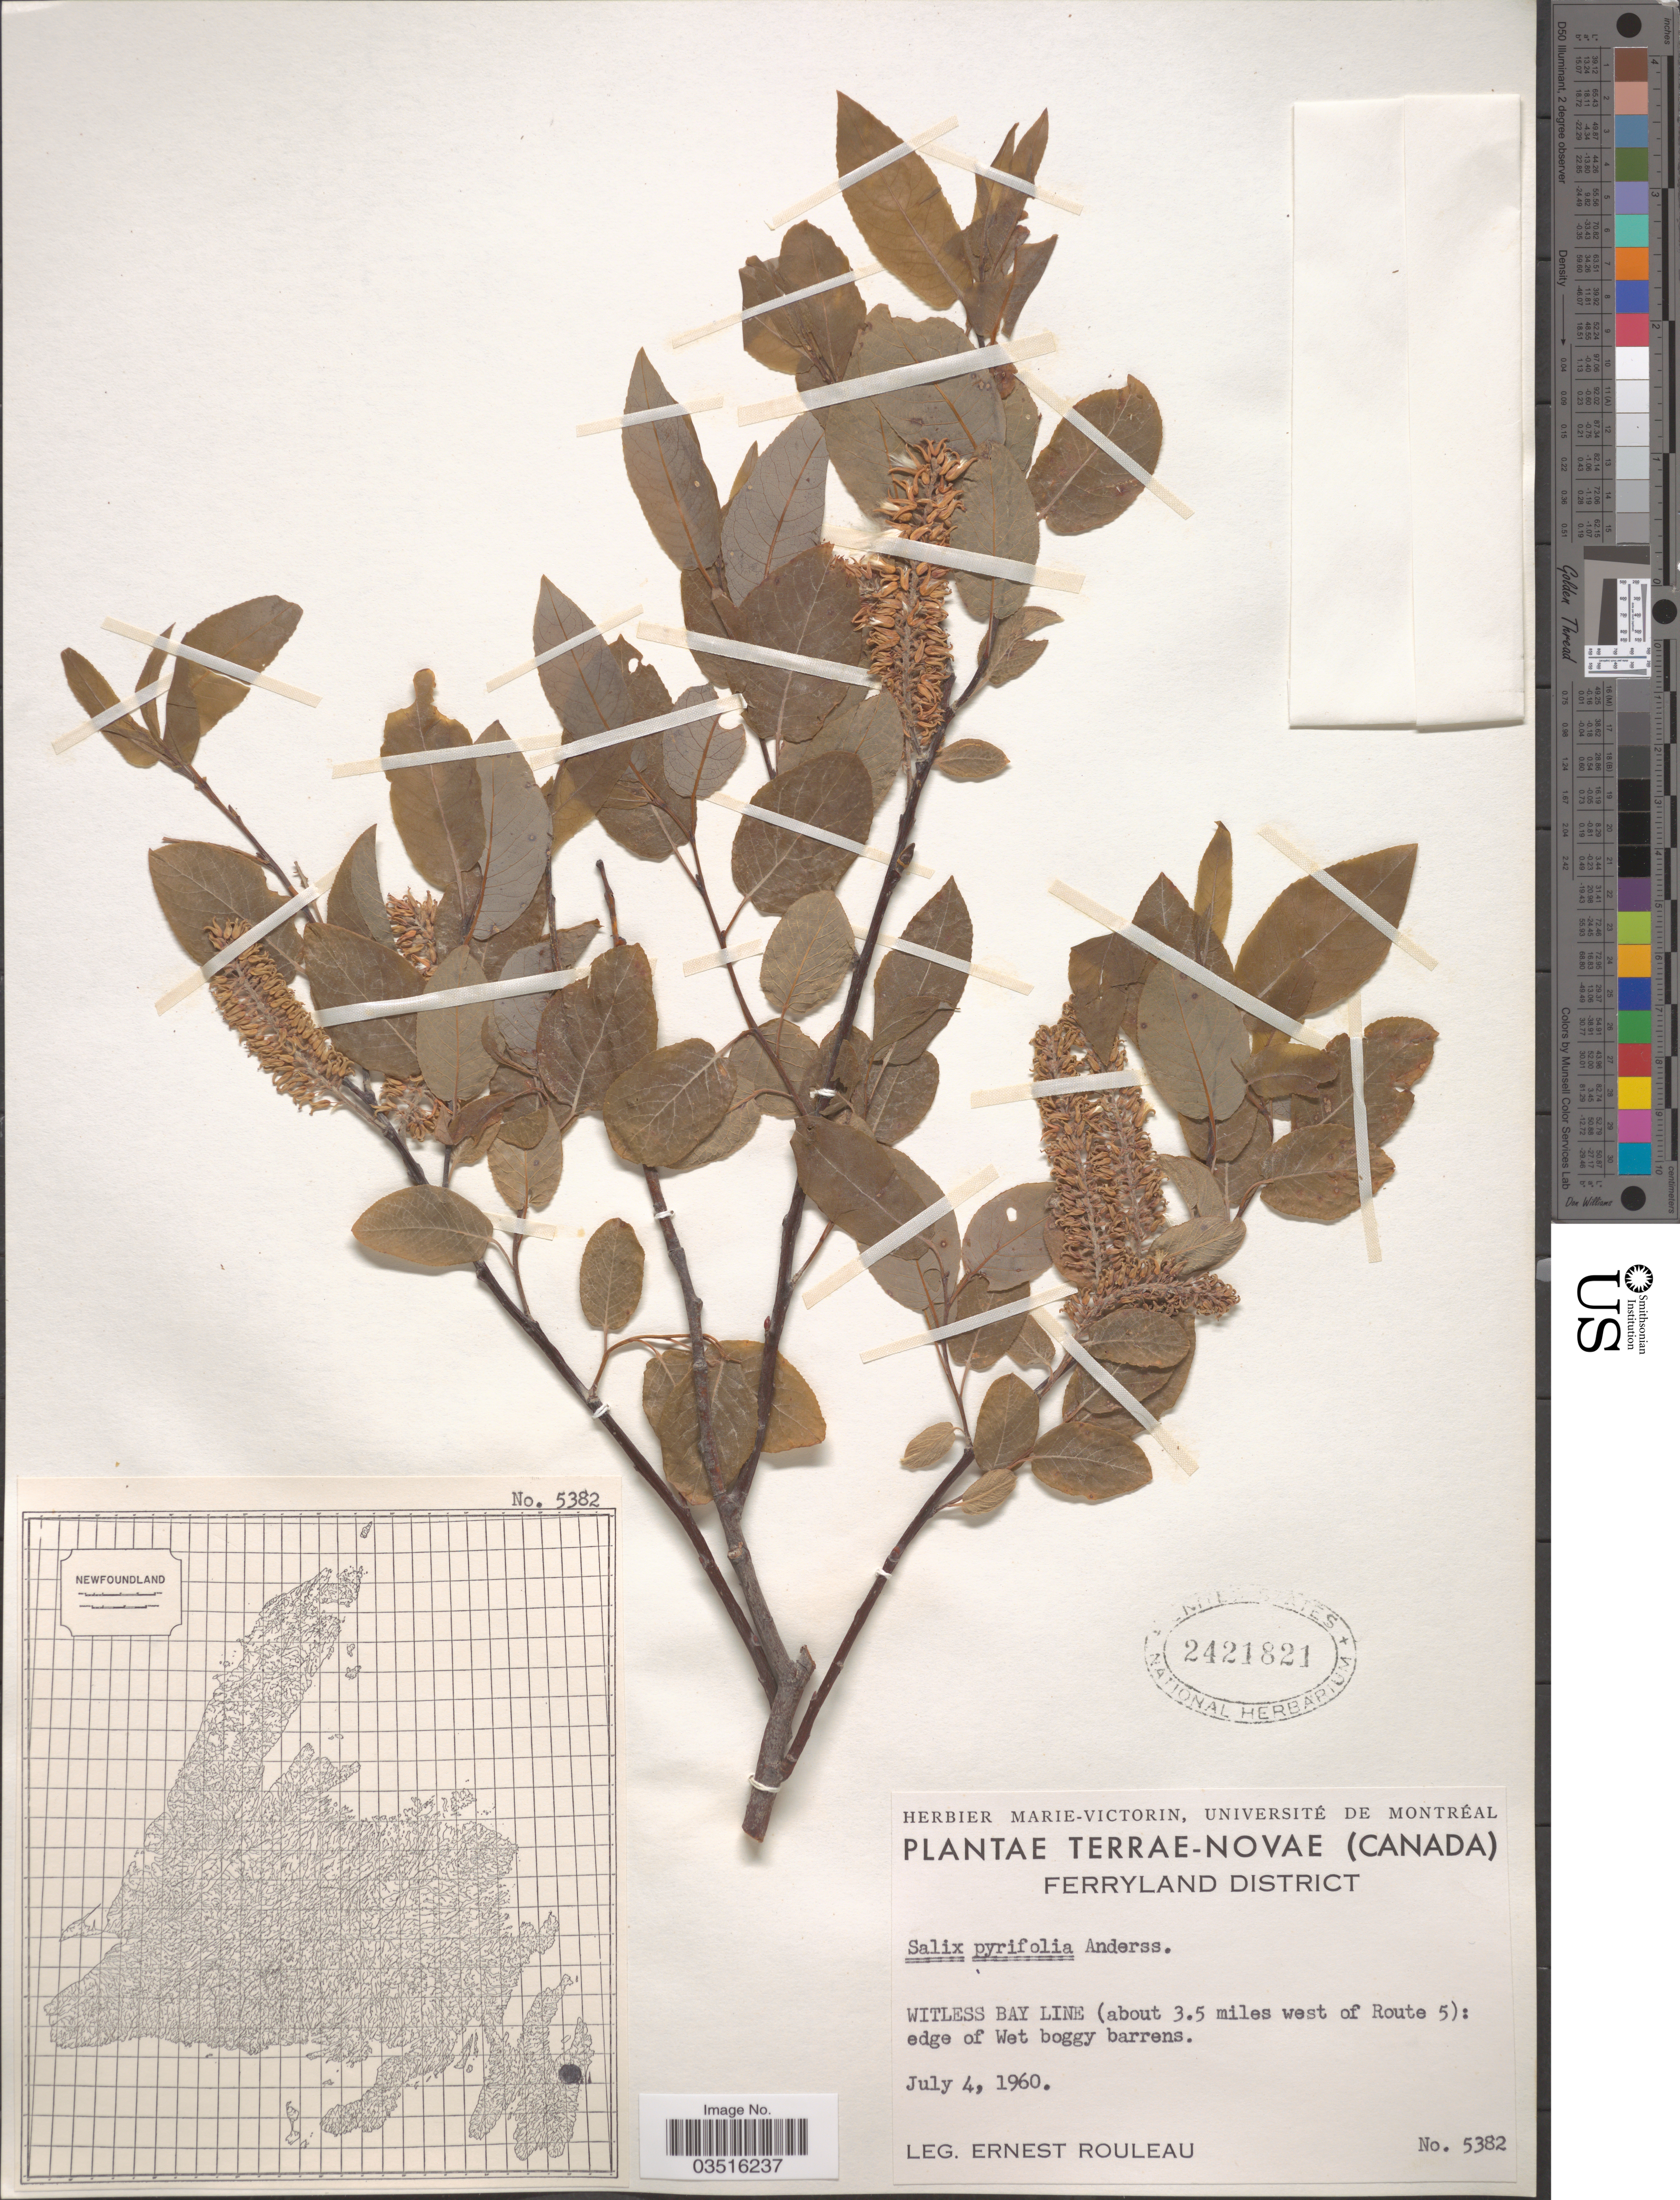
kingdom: Plantae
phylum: Tracheophyta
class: Magnoliopsida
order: Malpighiales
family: Salicaceae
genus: Salix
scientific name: Salix pyrifolia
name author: Ledeb.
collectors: E. Rouleau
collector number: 5382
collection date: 1960-07-04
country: Canada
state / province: Newfoundland and Labrador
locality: Terrae-Novae. Ferryland District. Witless Bay Line (about 3.5 miles west of Route 5).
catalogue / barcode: US 2421821